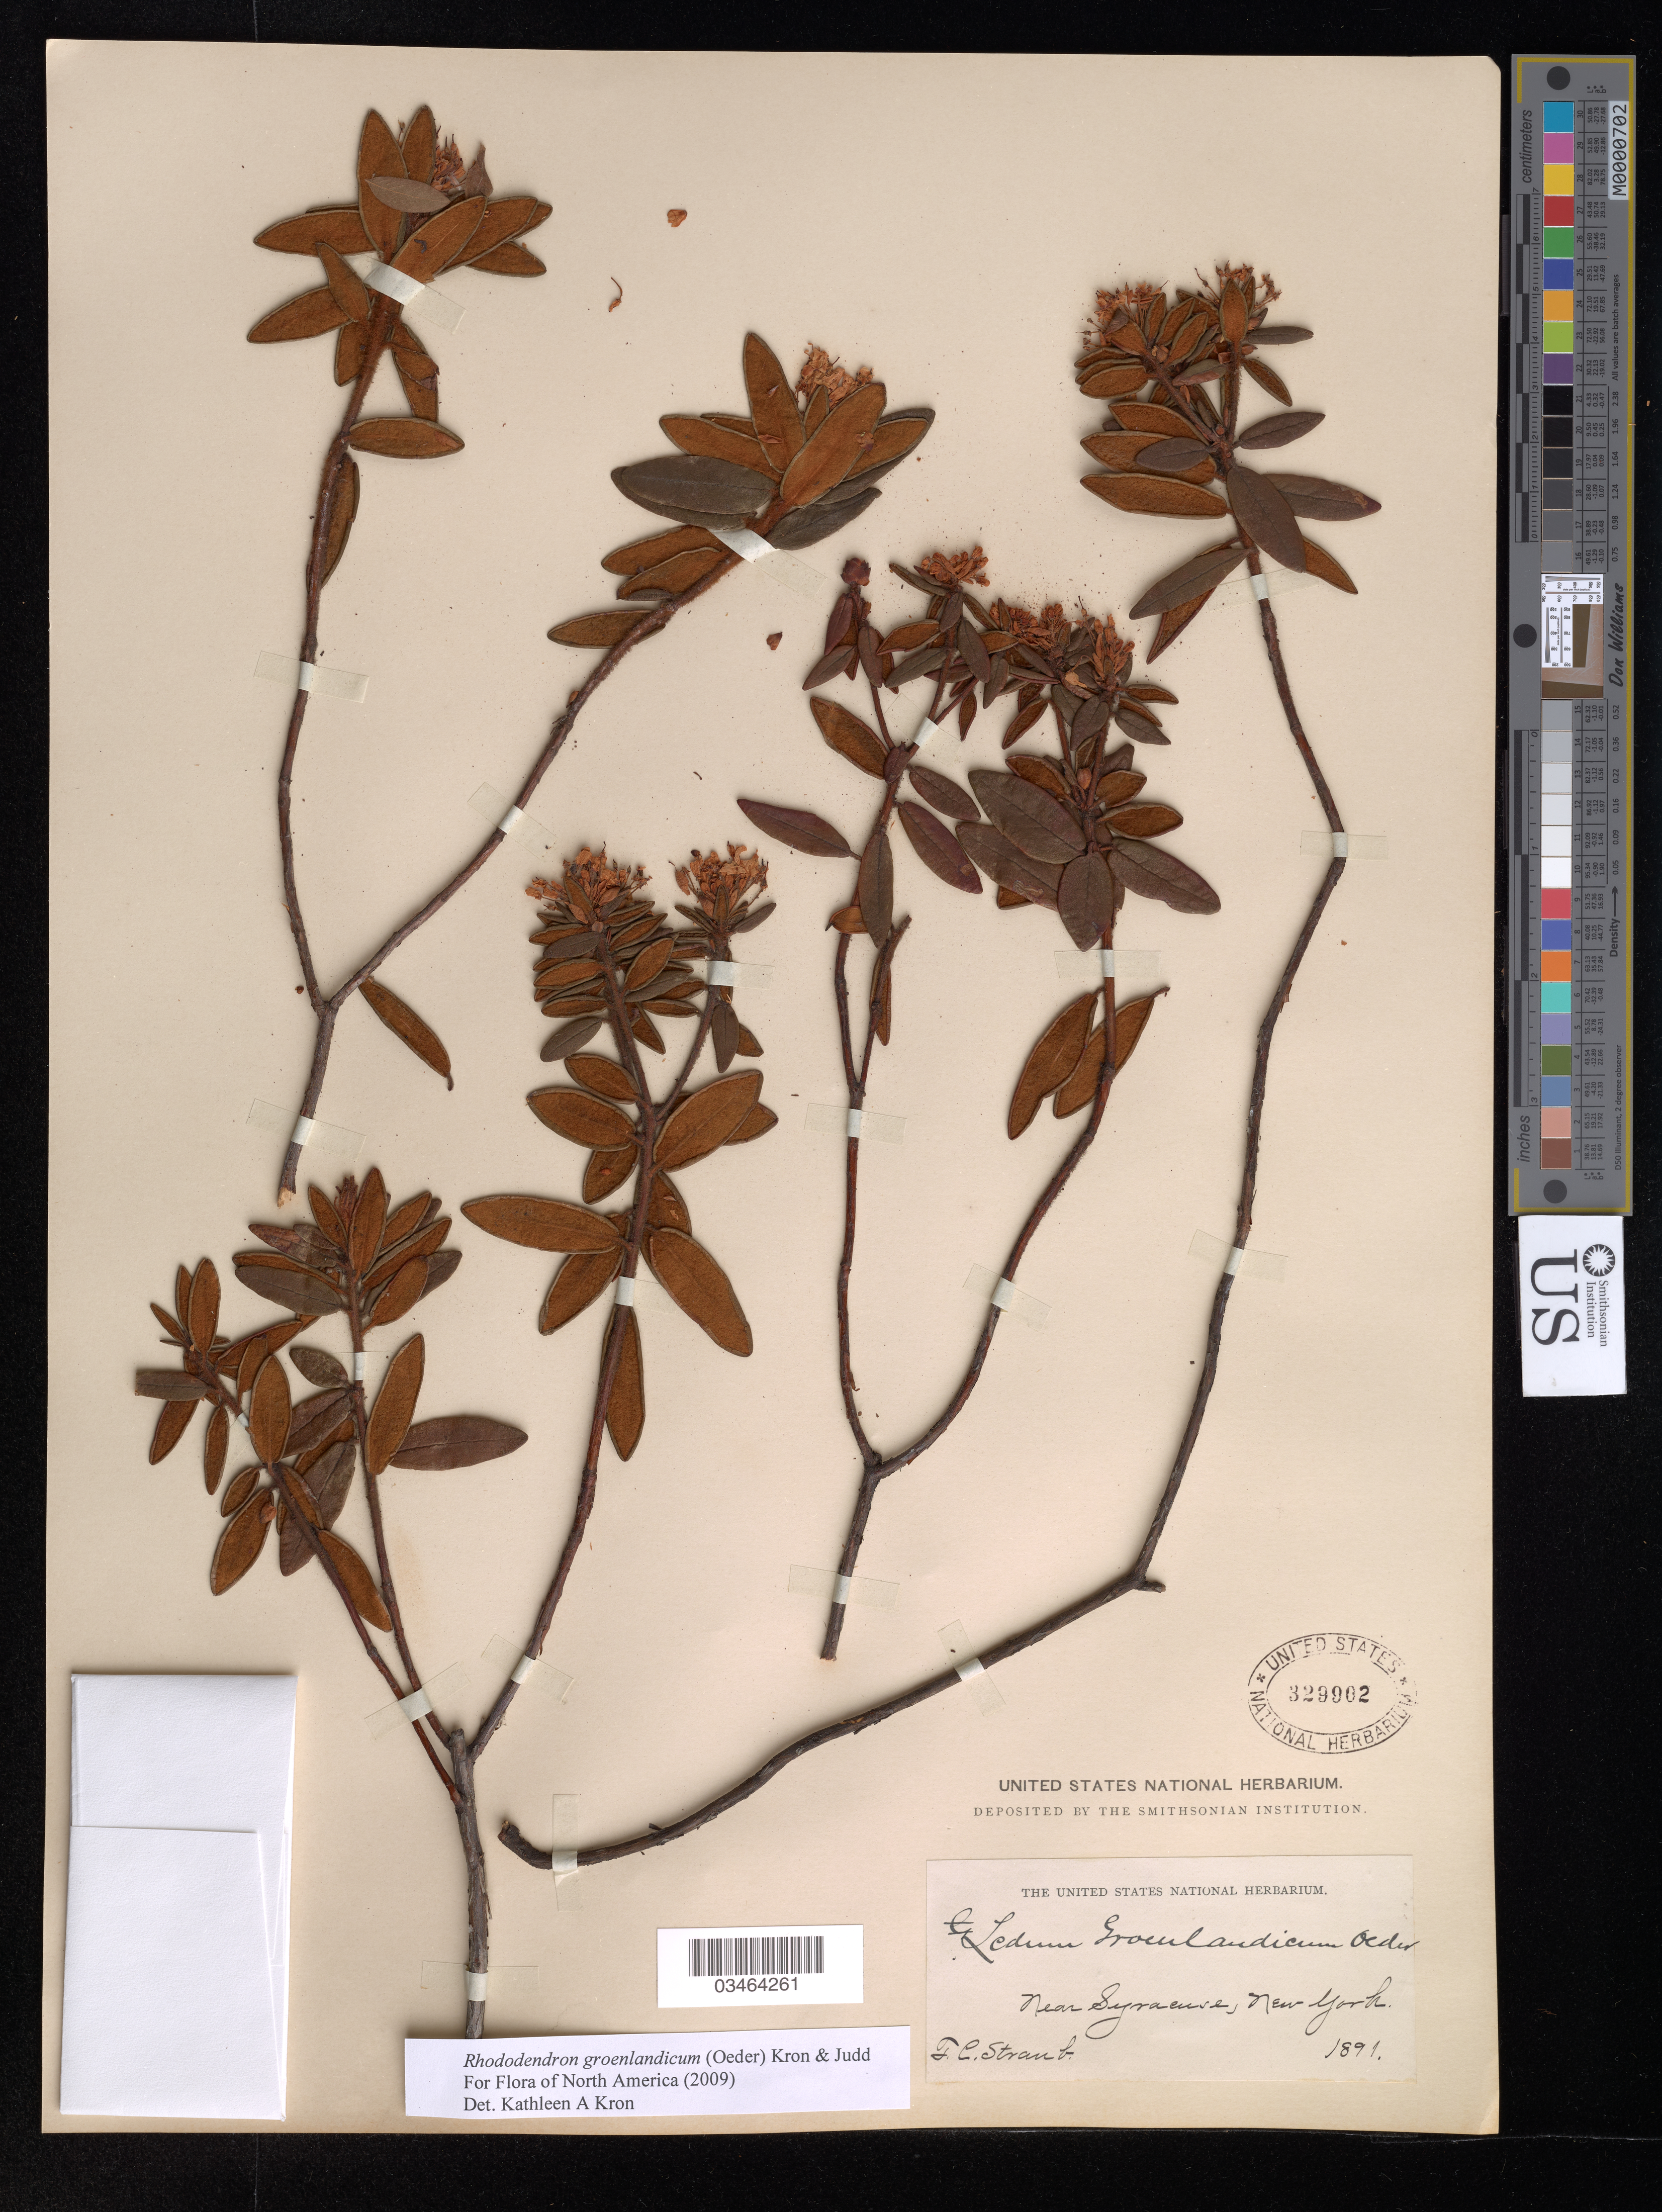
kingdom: Plantae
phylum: Tracheophyta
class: Magnoliopsida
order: Ericales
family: Ericaceae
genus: Rhododendron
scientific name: Rhododendron groenlandicum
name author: (Oeder) Kron & Judd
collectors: F. Straub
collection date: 1891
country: United States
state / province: New York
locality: Near Syraceuse.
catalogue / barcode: US 329902